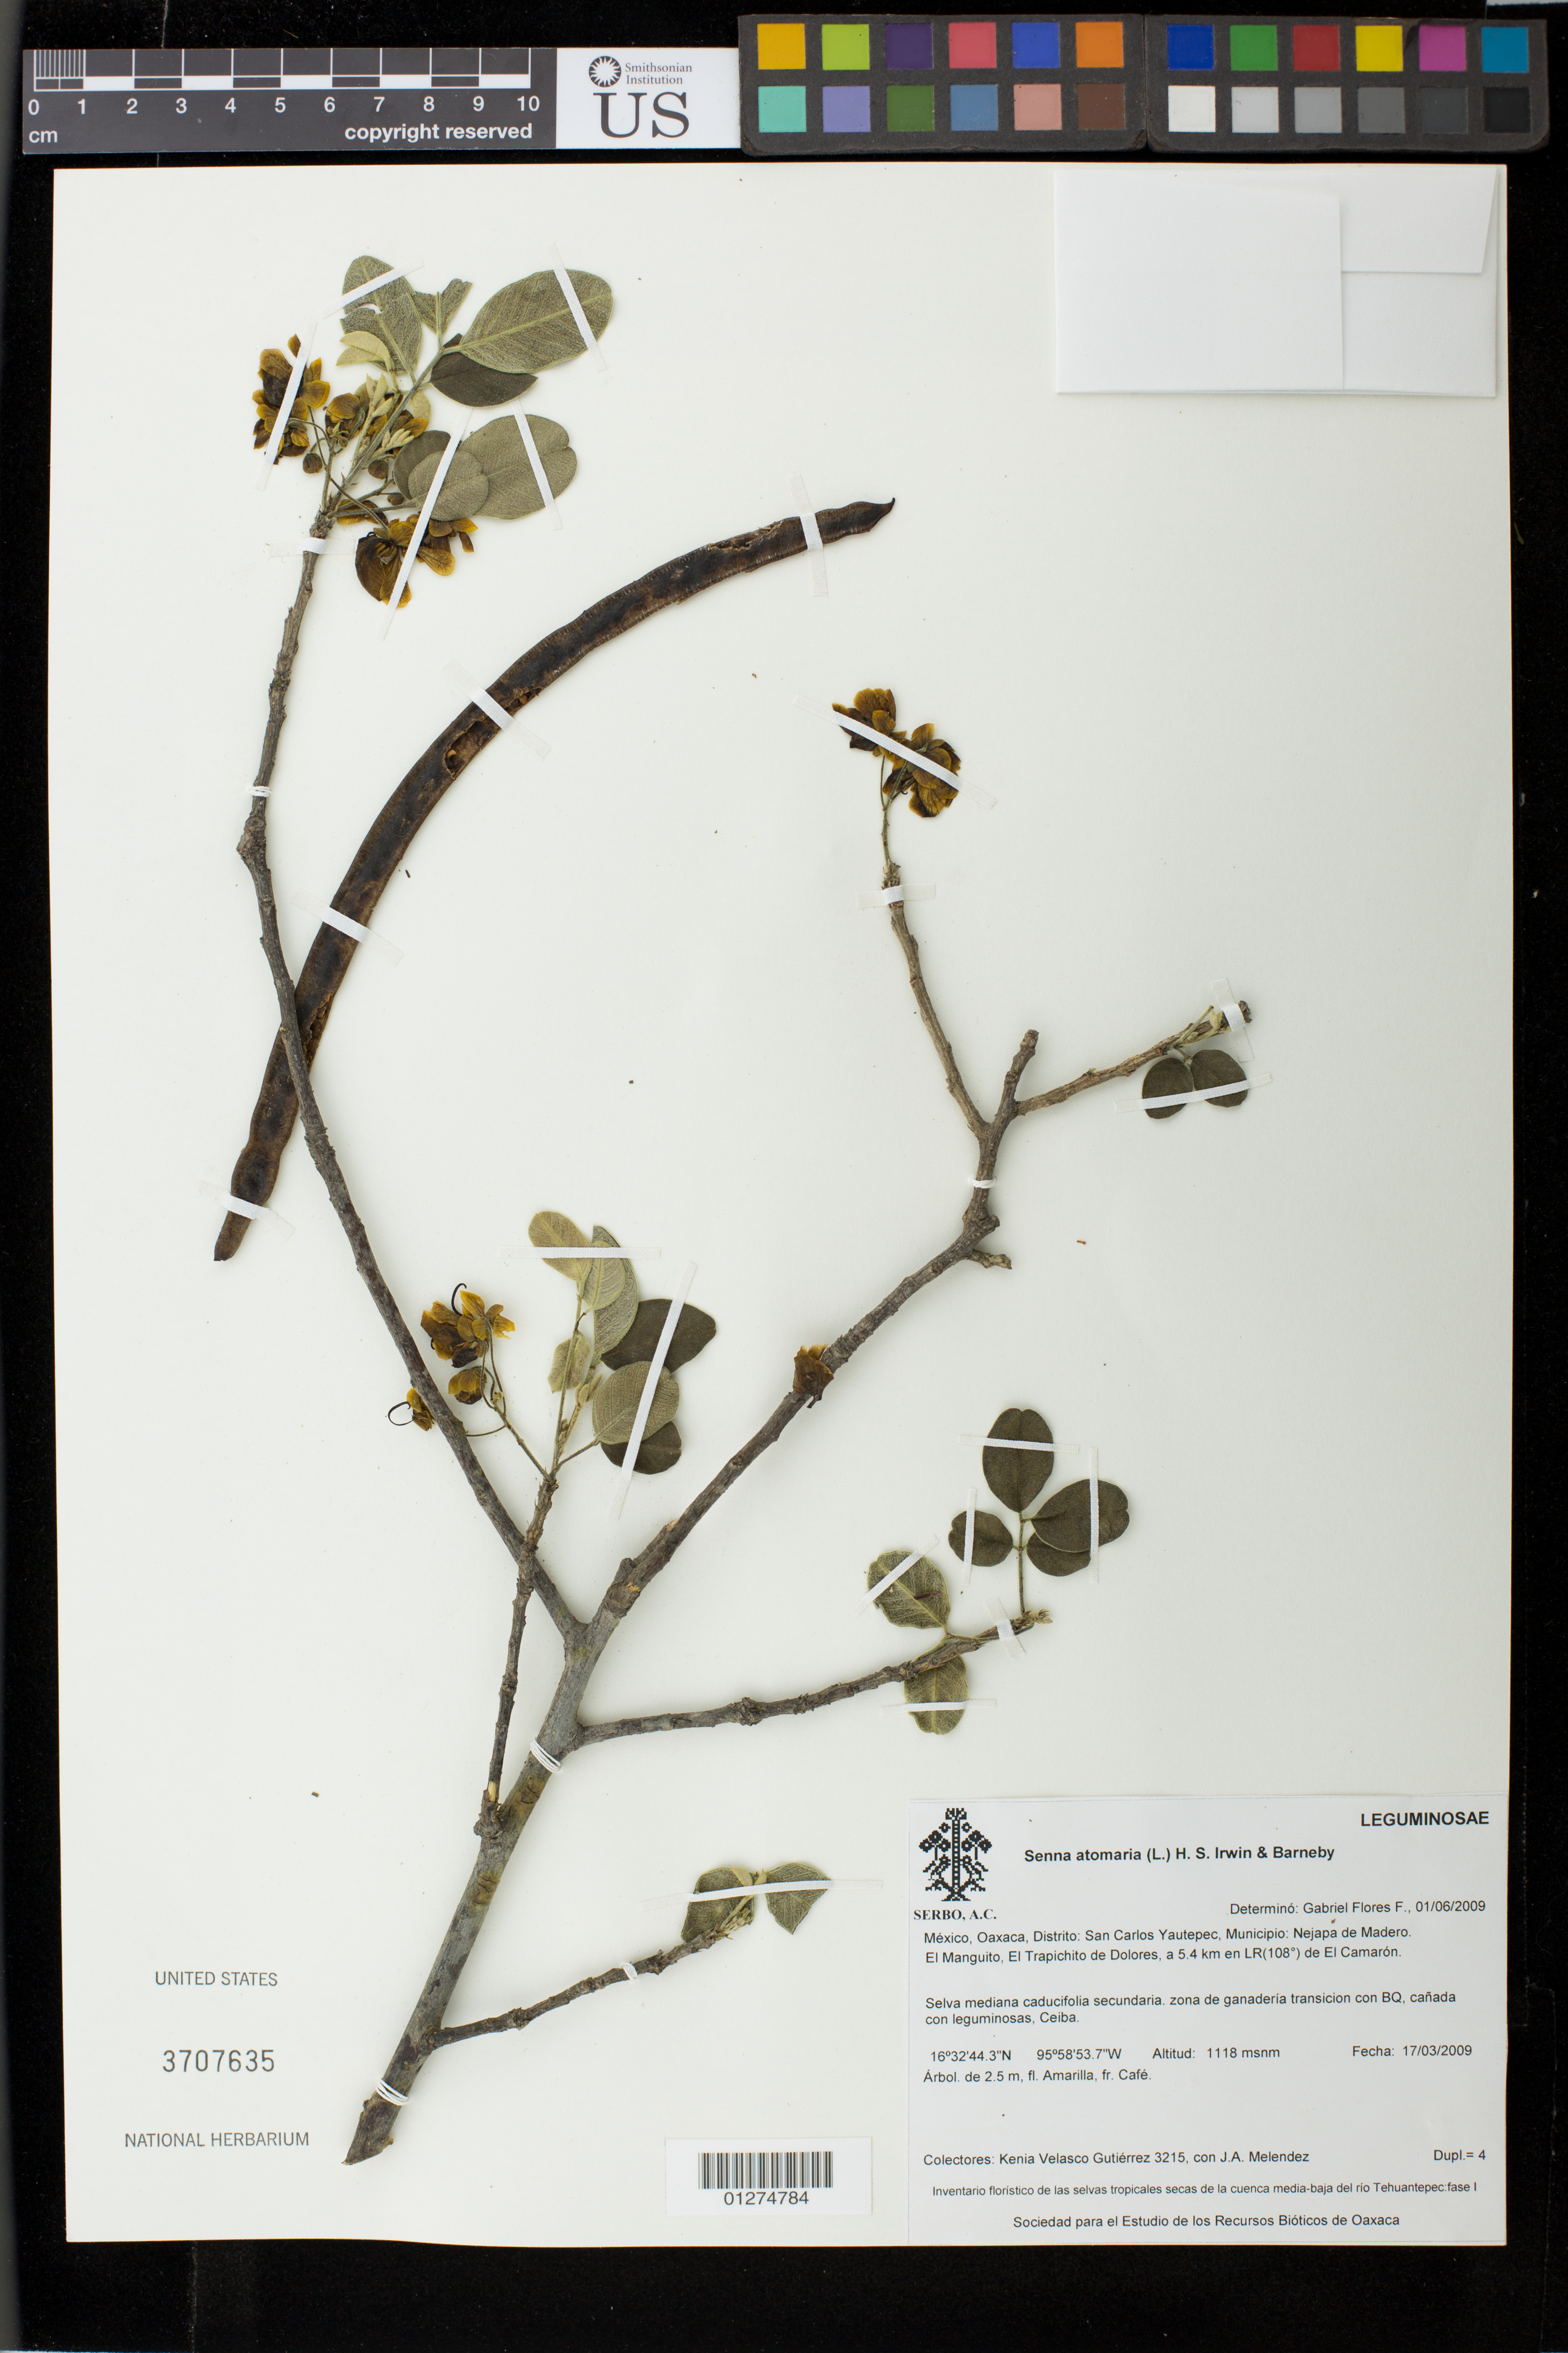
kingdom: Plantae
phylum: Tracheophyta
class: Magnoliopsida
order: Fabales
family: Fabaceae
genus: Senna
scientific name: Senna atomaria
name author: (L.) H.S. Irwin & Barneby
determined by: Flores F., Gabriel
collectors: K. Velasco Gutiérrez & J. Melendez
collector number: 3215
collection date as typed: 17/03/2009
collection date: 2009-03-17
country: Mexico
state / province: Oaxaca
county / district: Yautepec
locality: Distrito: San Carlos Yautepec, Municipio: Nejapa de Madero, El Manguito, El Trapichito de Dolores, a 5.4 km en LR (108 degrees) de El Camarón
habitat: selva mediana caducifolia secundaria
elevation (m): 1118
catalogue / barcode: US 3707635